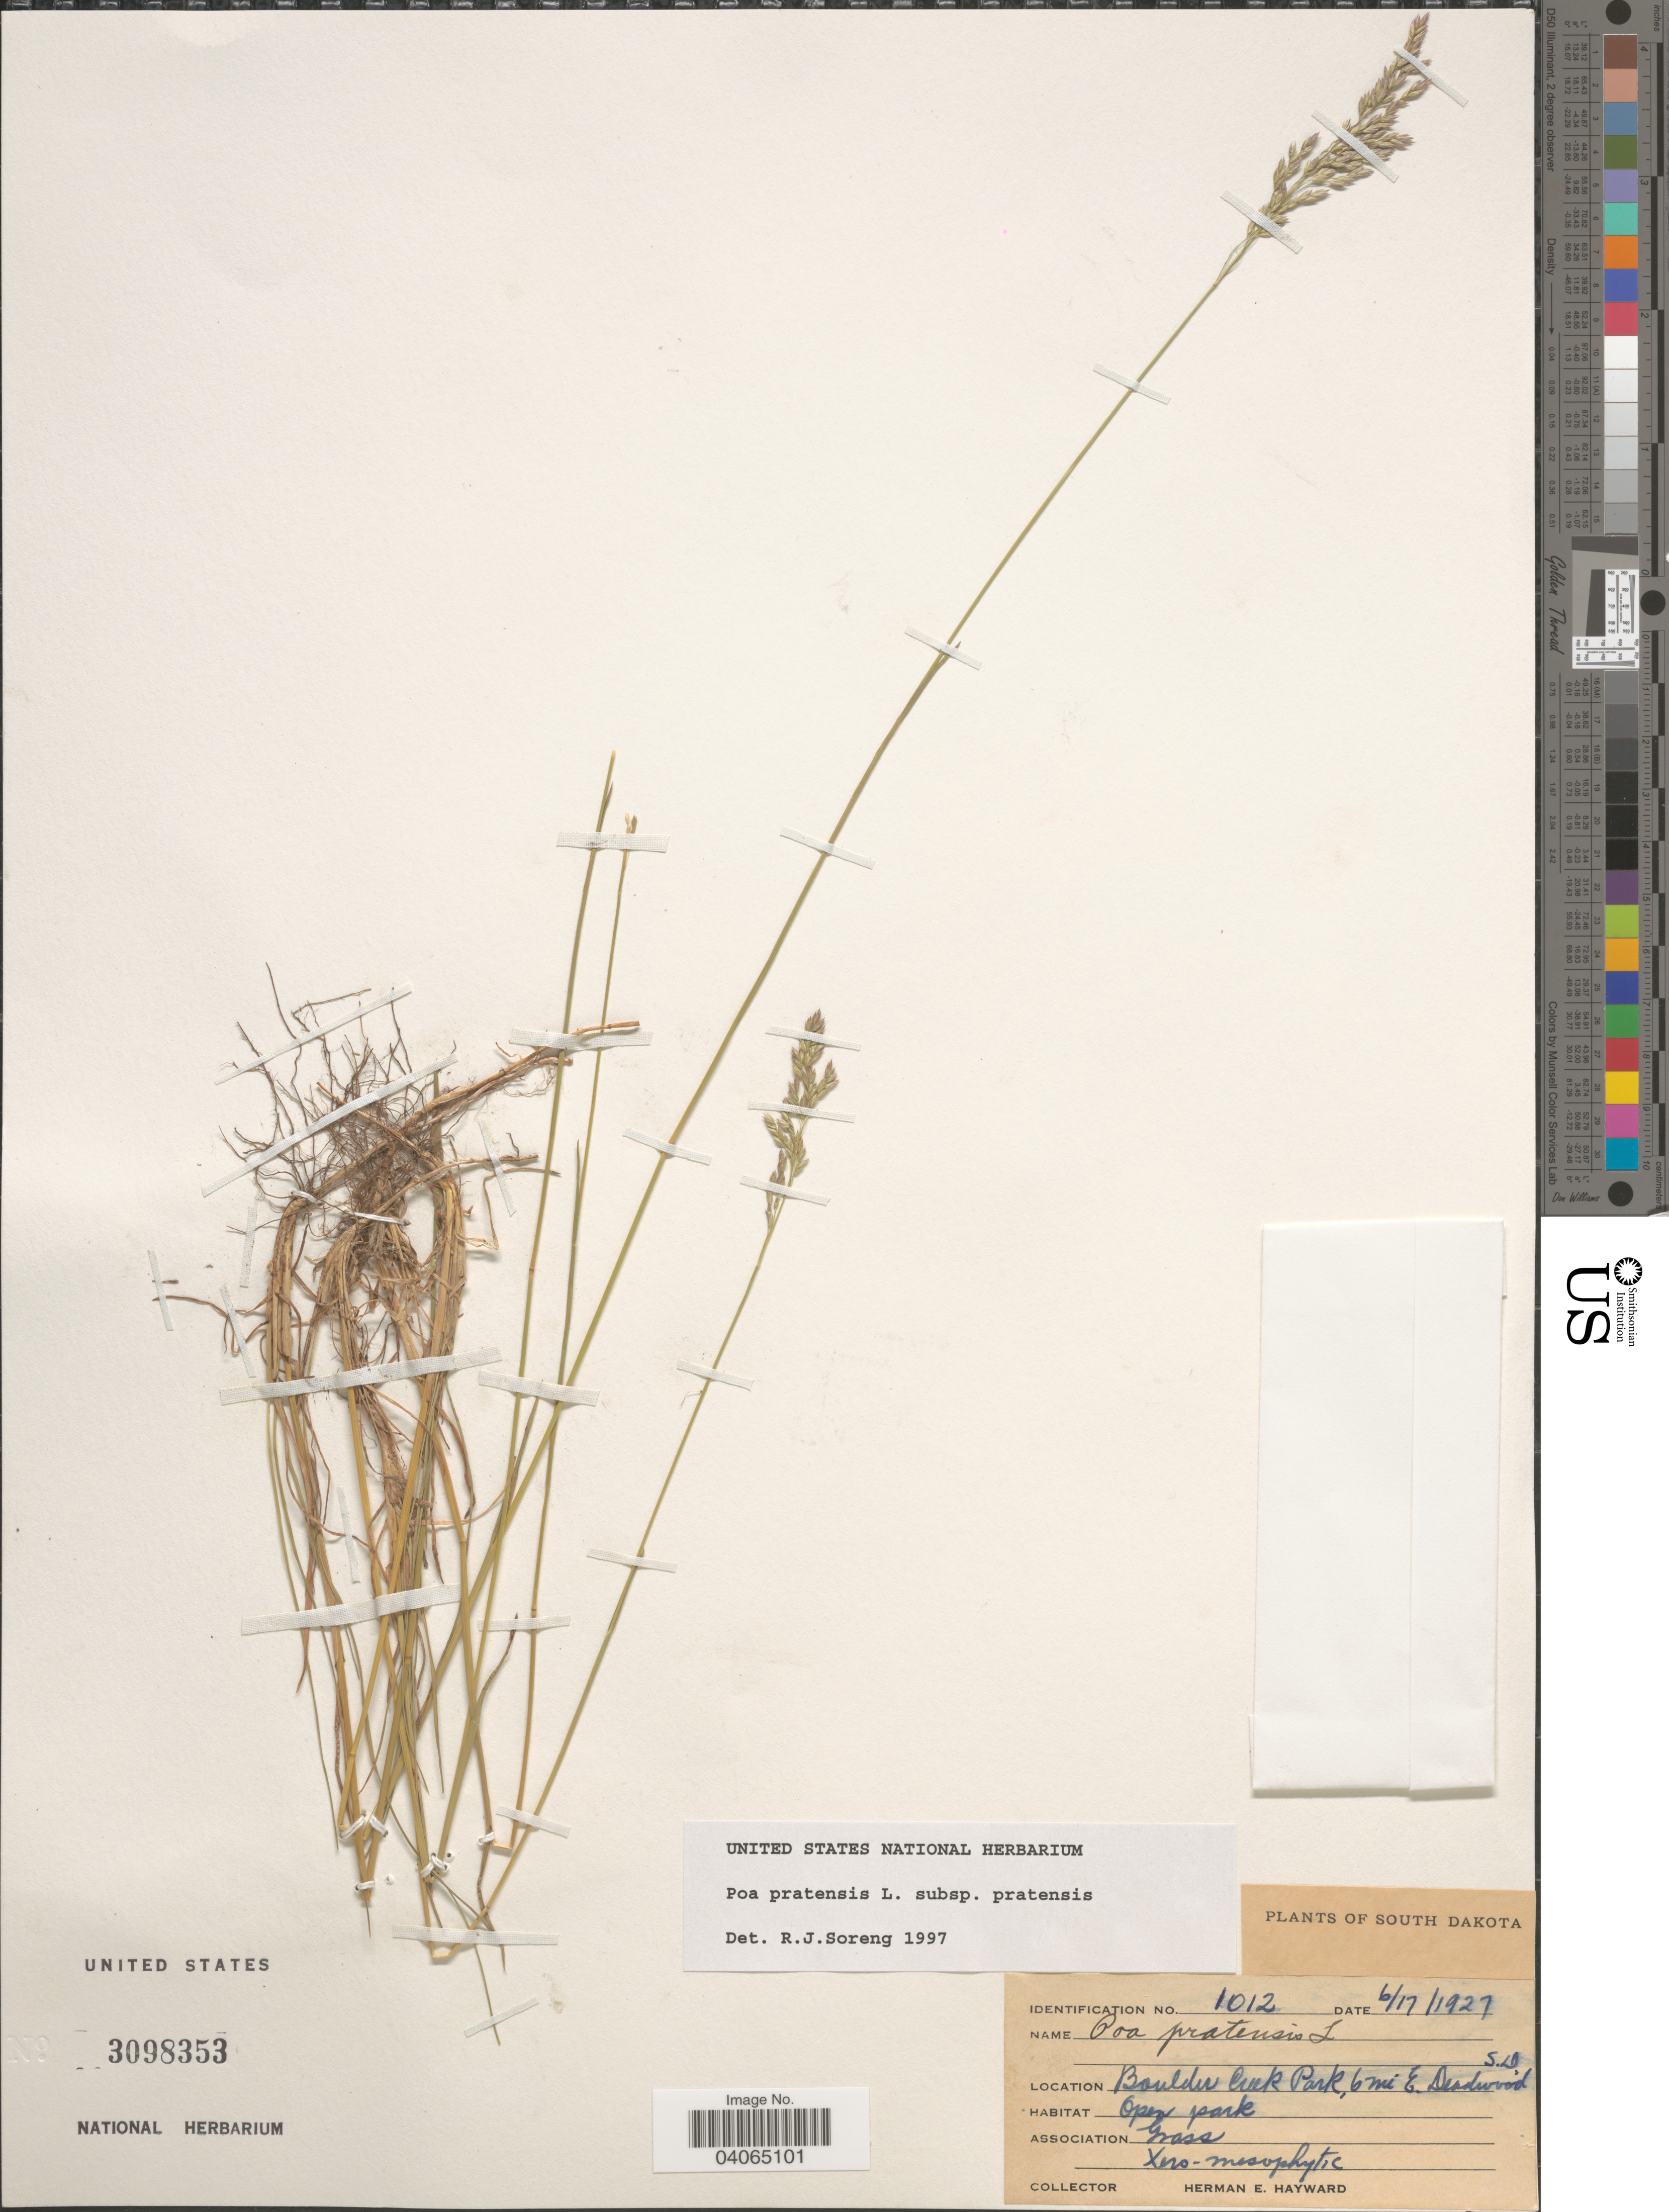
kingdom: Plantae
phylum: Tracheophyta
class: Liliopsida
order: Poales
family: Poaceae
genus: Poa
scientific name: Poa pratensis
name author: L.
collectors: H. Hayward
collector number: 1012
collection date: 1927-06-17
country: United States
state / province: South Dakota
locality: Boulder Creek Park, 6 mi E. Deadwood.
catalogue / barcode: US 3098353